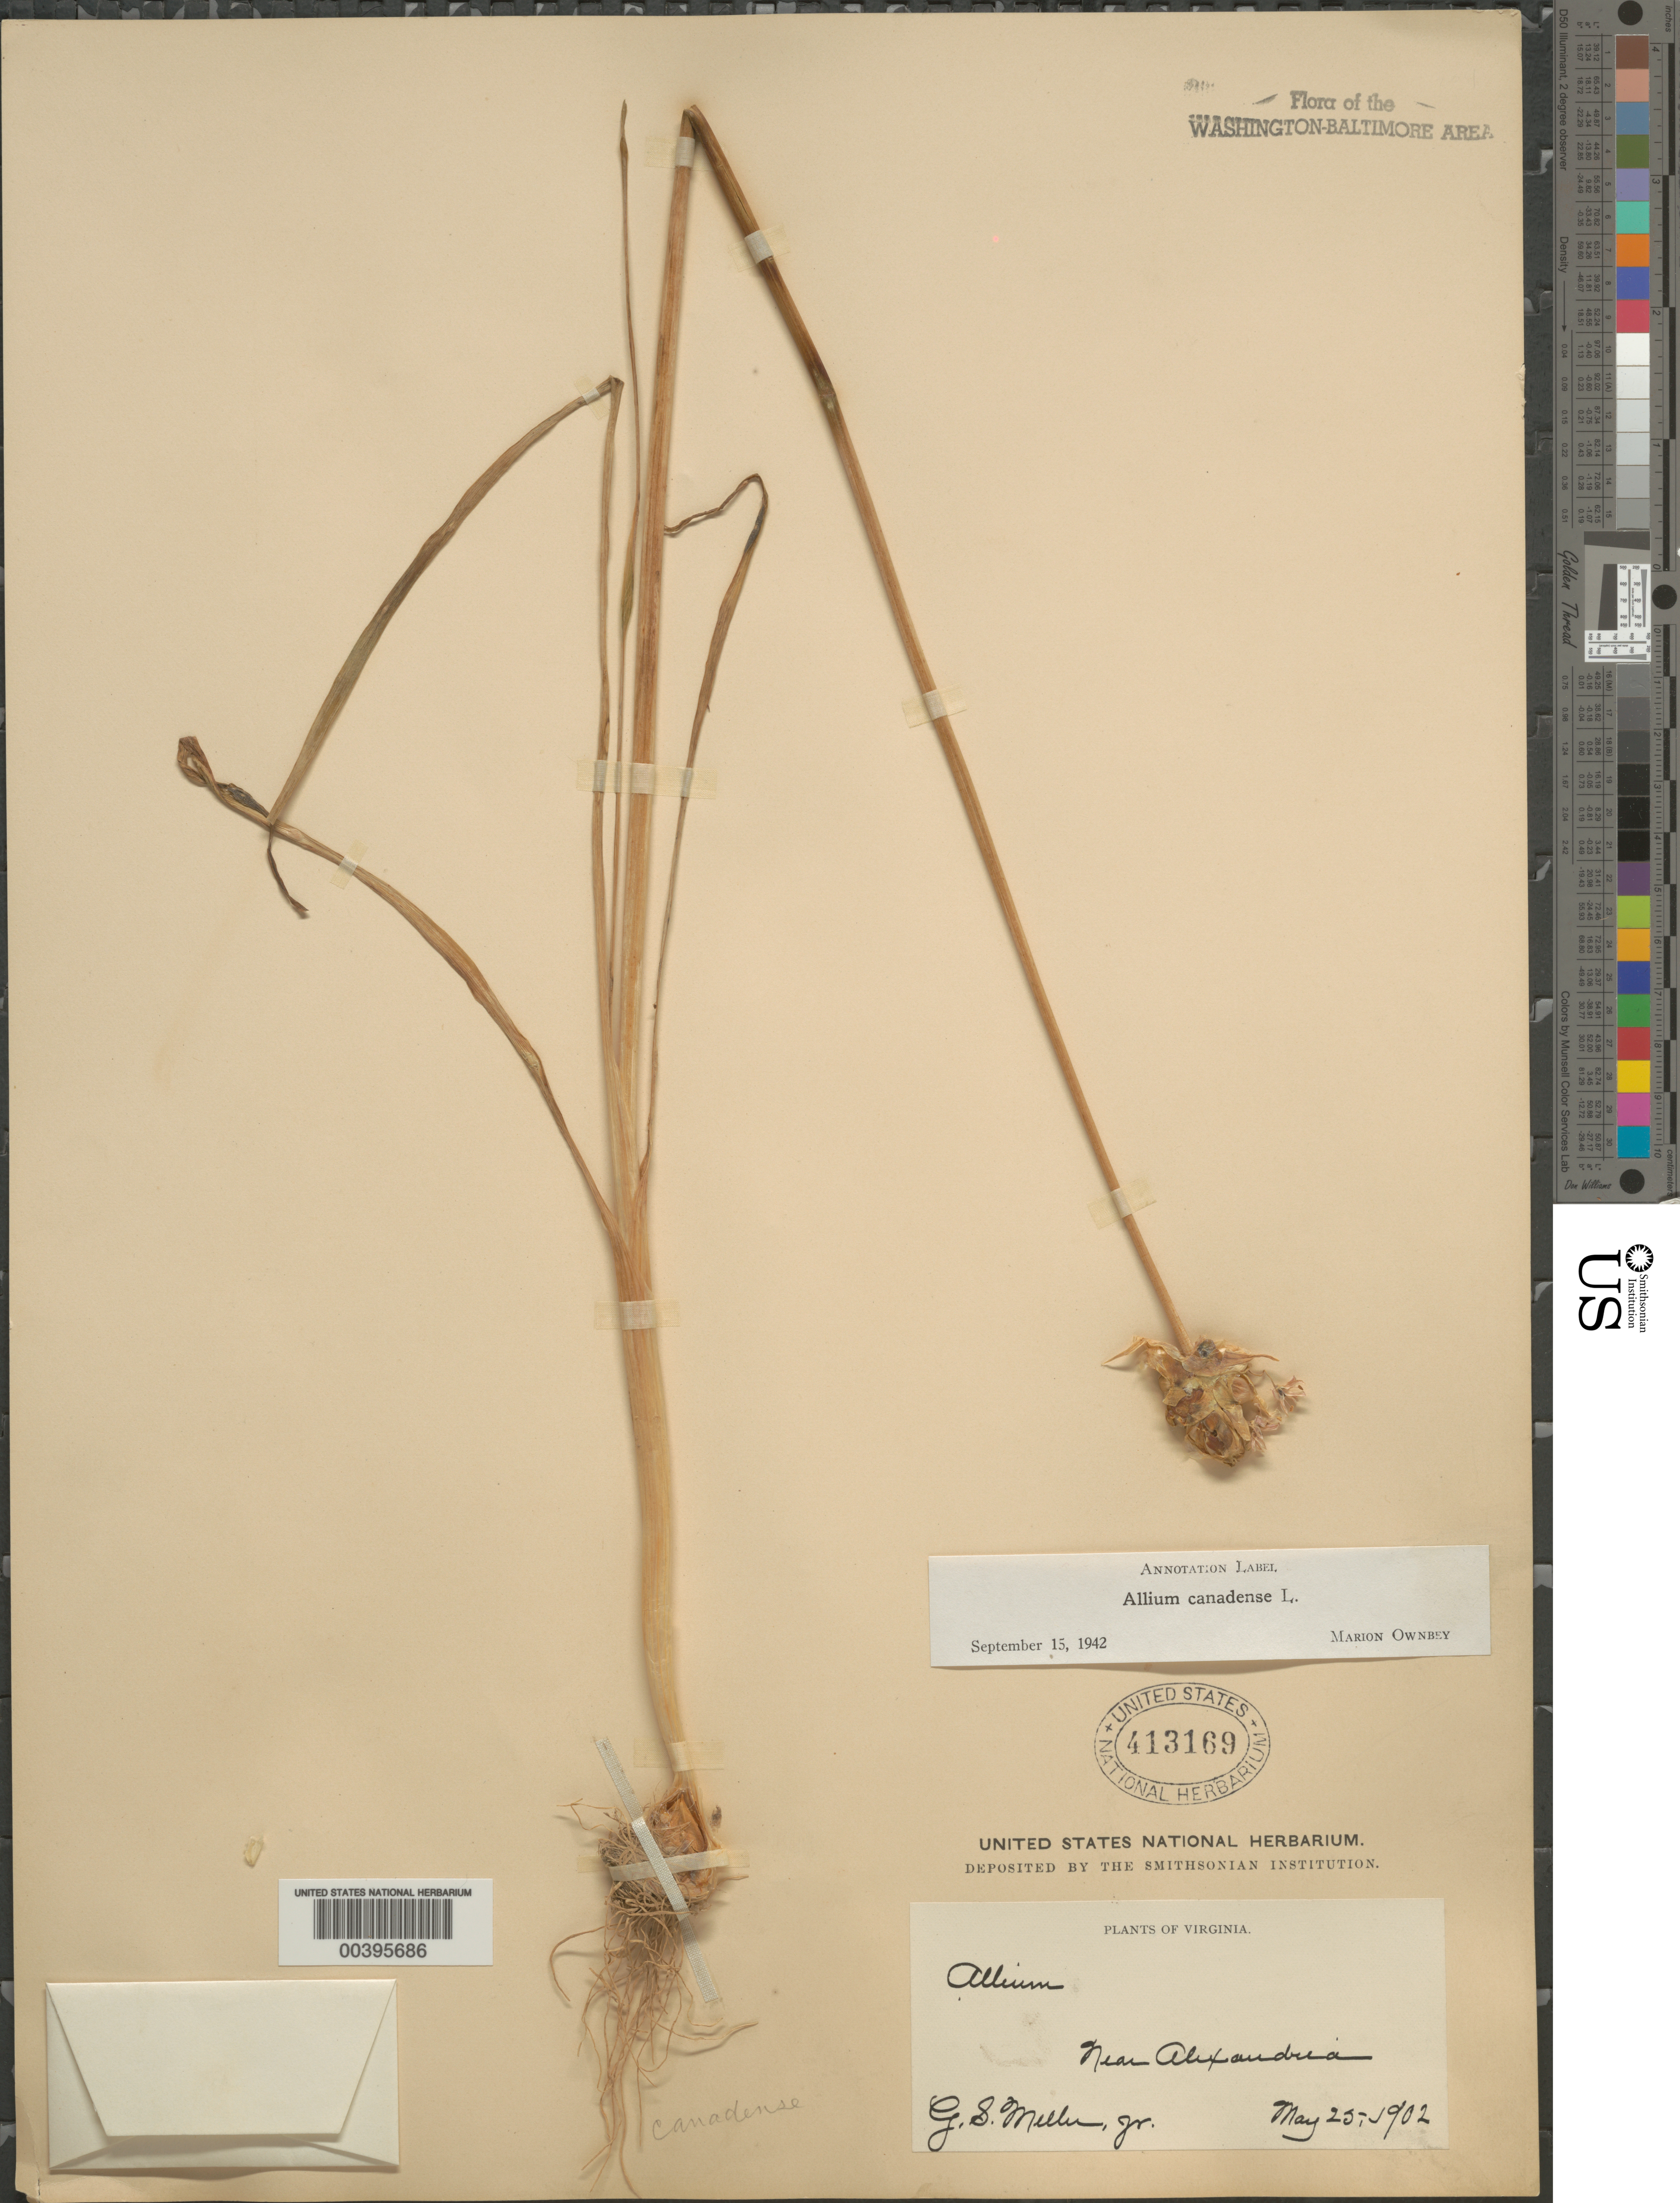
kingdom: Plantae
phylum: Tracheophyta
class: Liliopsida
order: Asparagales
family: Amaryllidaceae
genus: Allium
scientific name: Allium canadense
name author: L.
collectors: G. S. Miller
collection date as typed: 25 May 1902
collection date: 1902-05-25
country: United States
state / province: Virginia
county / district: City of Alexandria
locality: Alexandria vicinity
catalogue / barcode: US 413169